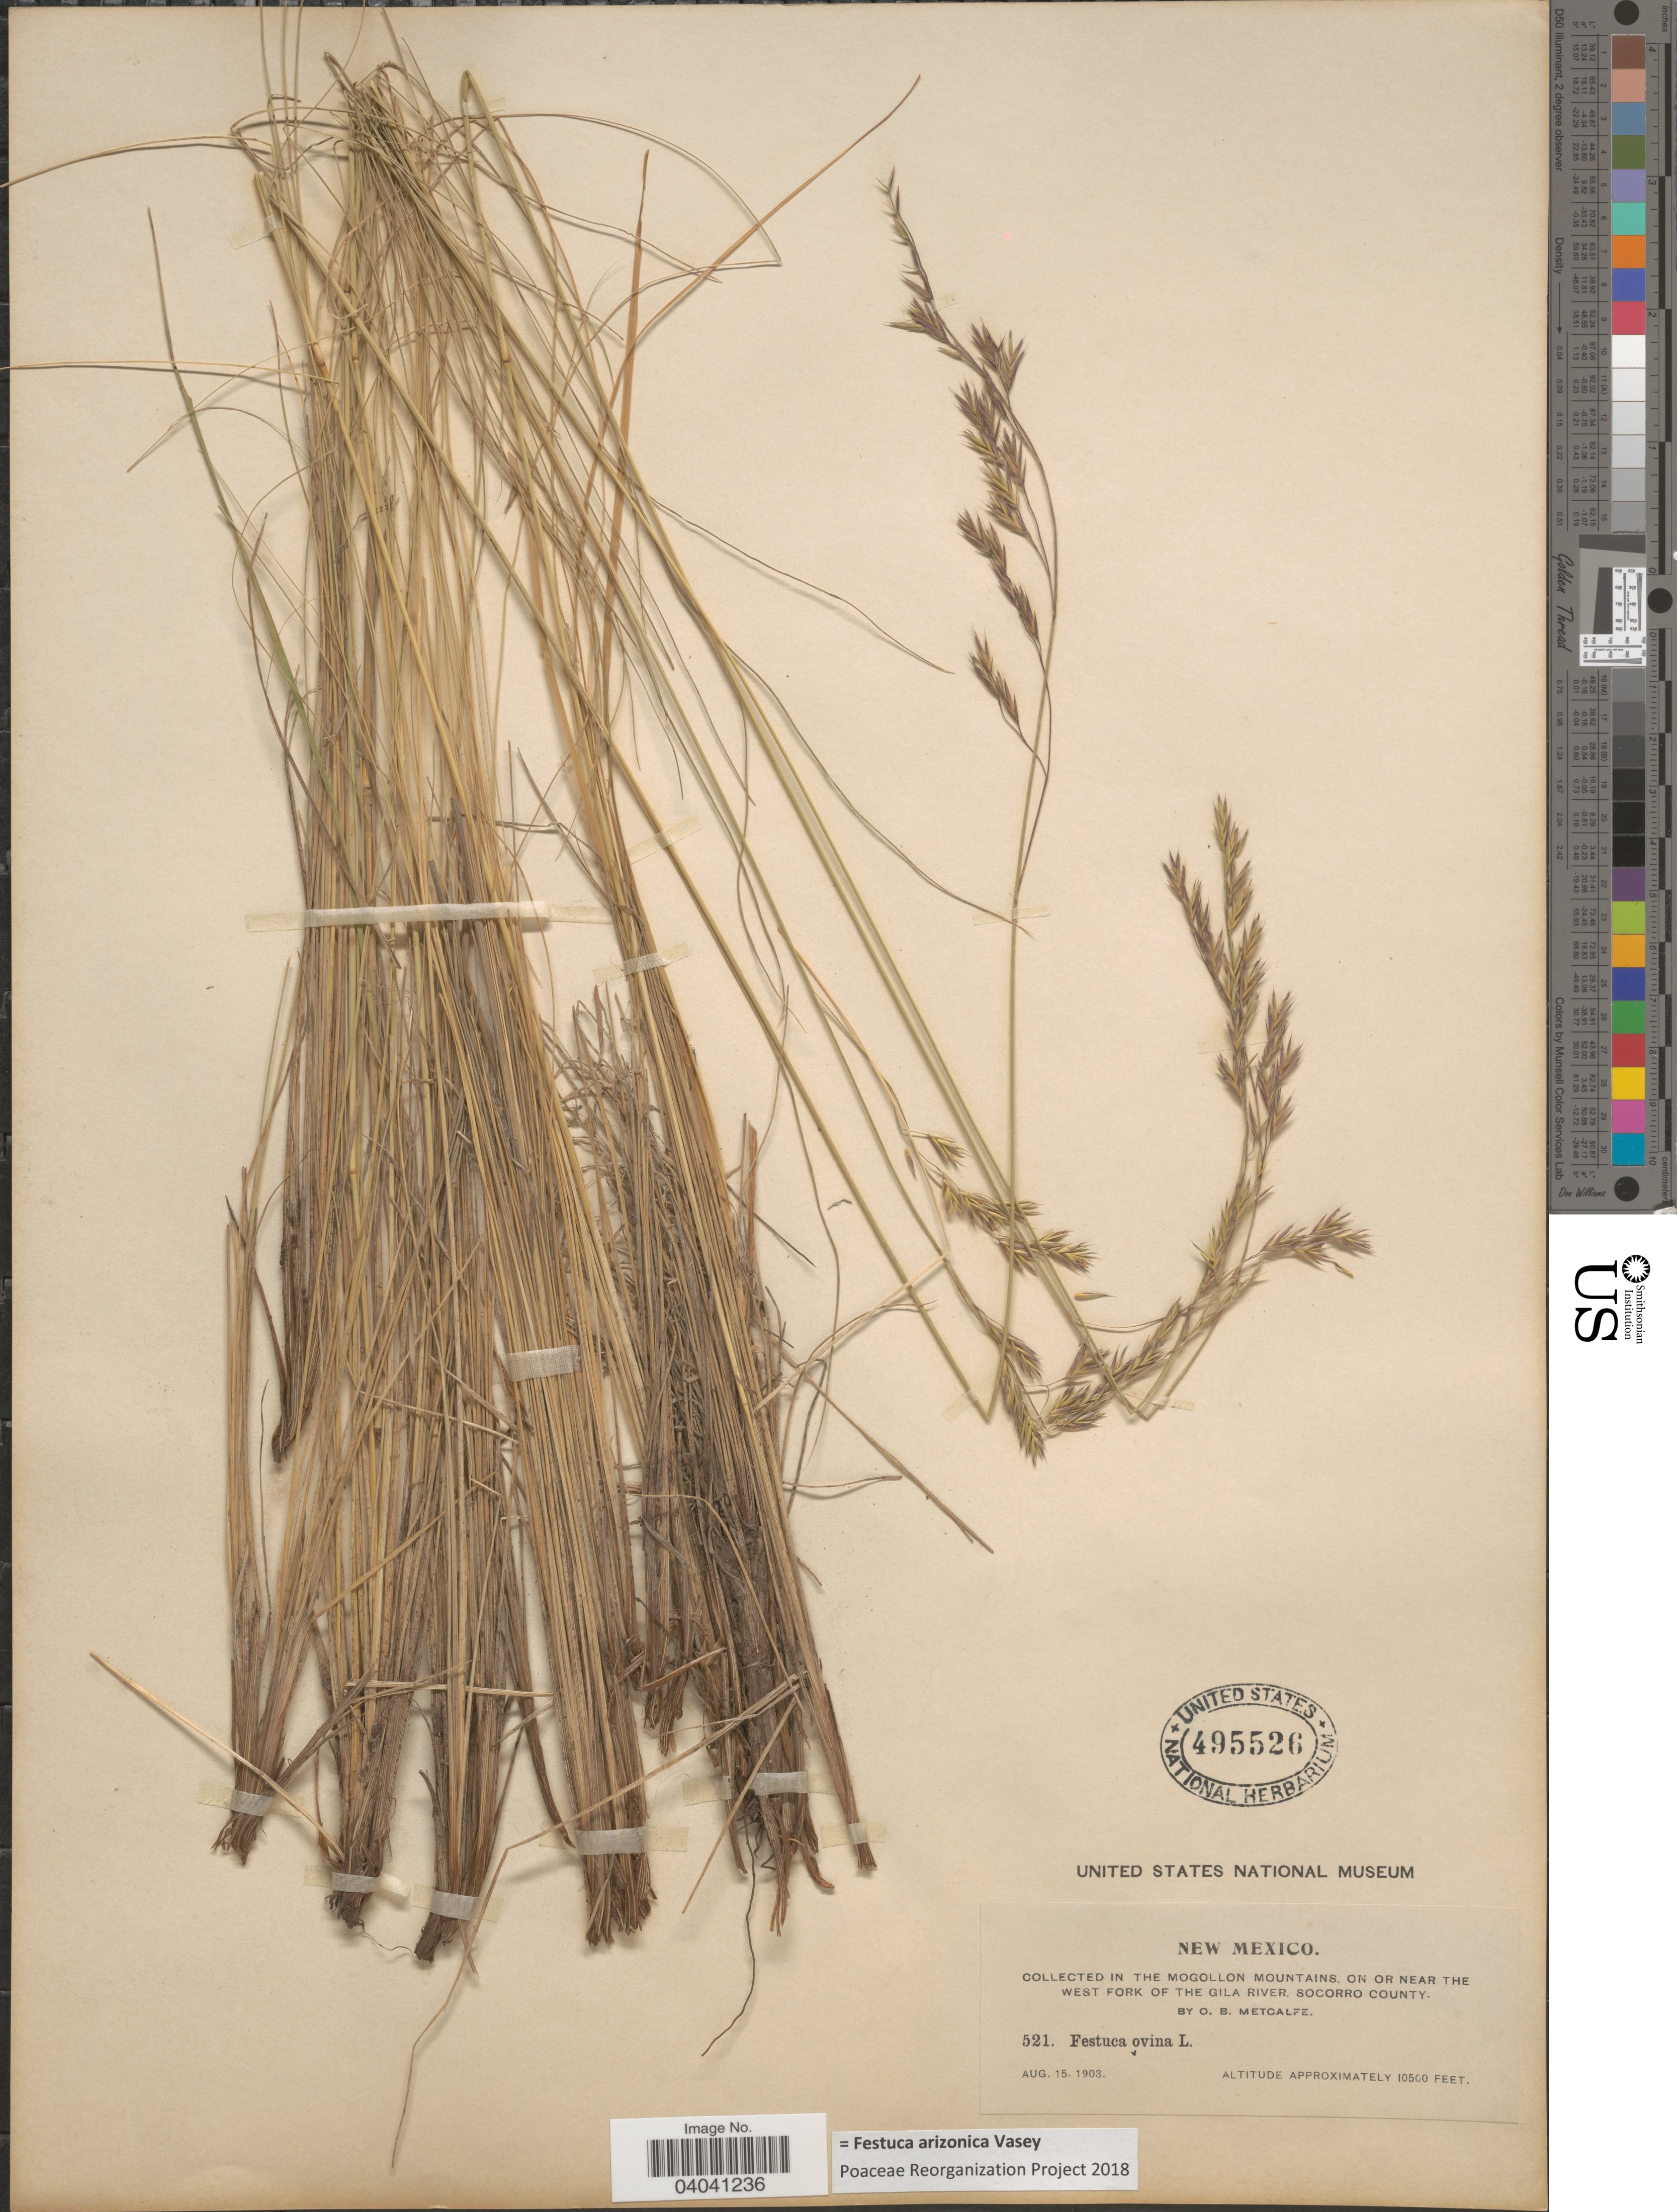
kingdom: Plantae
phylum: Tracheophyta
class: Liliopsida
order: Poales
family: Poaceae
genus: Festuca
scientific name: Festuca arizonica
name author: Vasey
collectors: O. B. Metcalfe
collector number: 521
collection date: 1903-08-15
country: United States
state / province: New Mexico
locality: In the Mogollon Mountains, on or near the west fork of the Gila River, Socorro County.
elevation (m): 3200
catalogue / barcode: US 495526